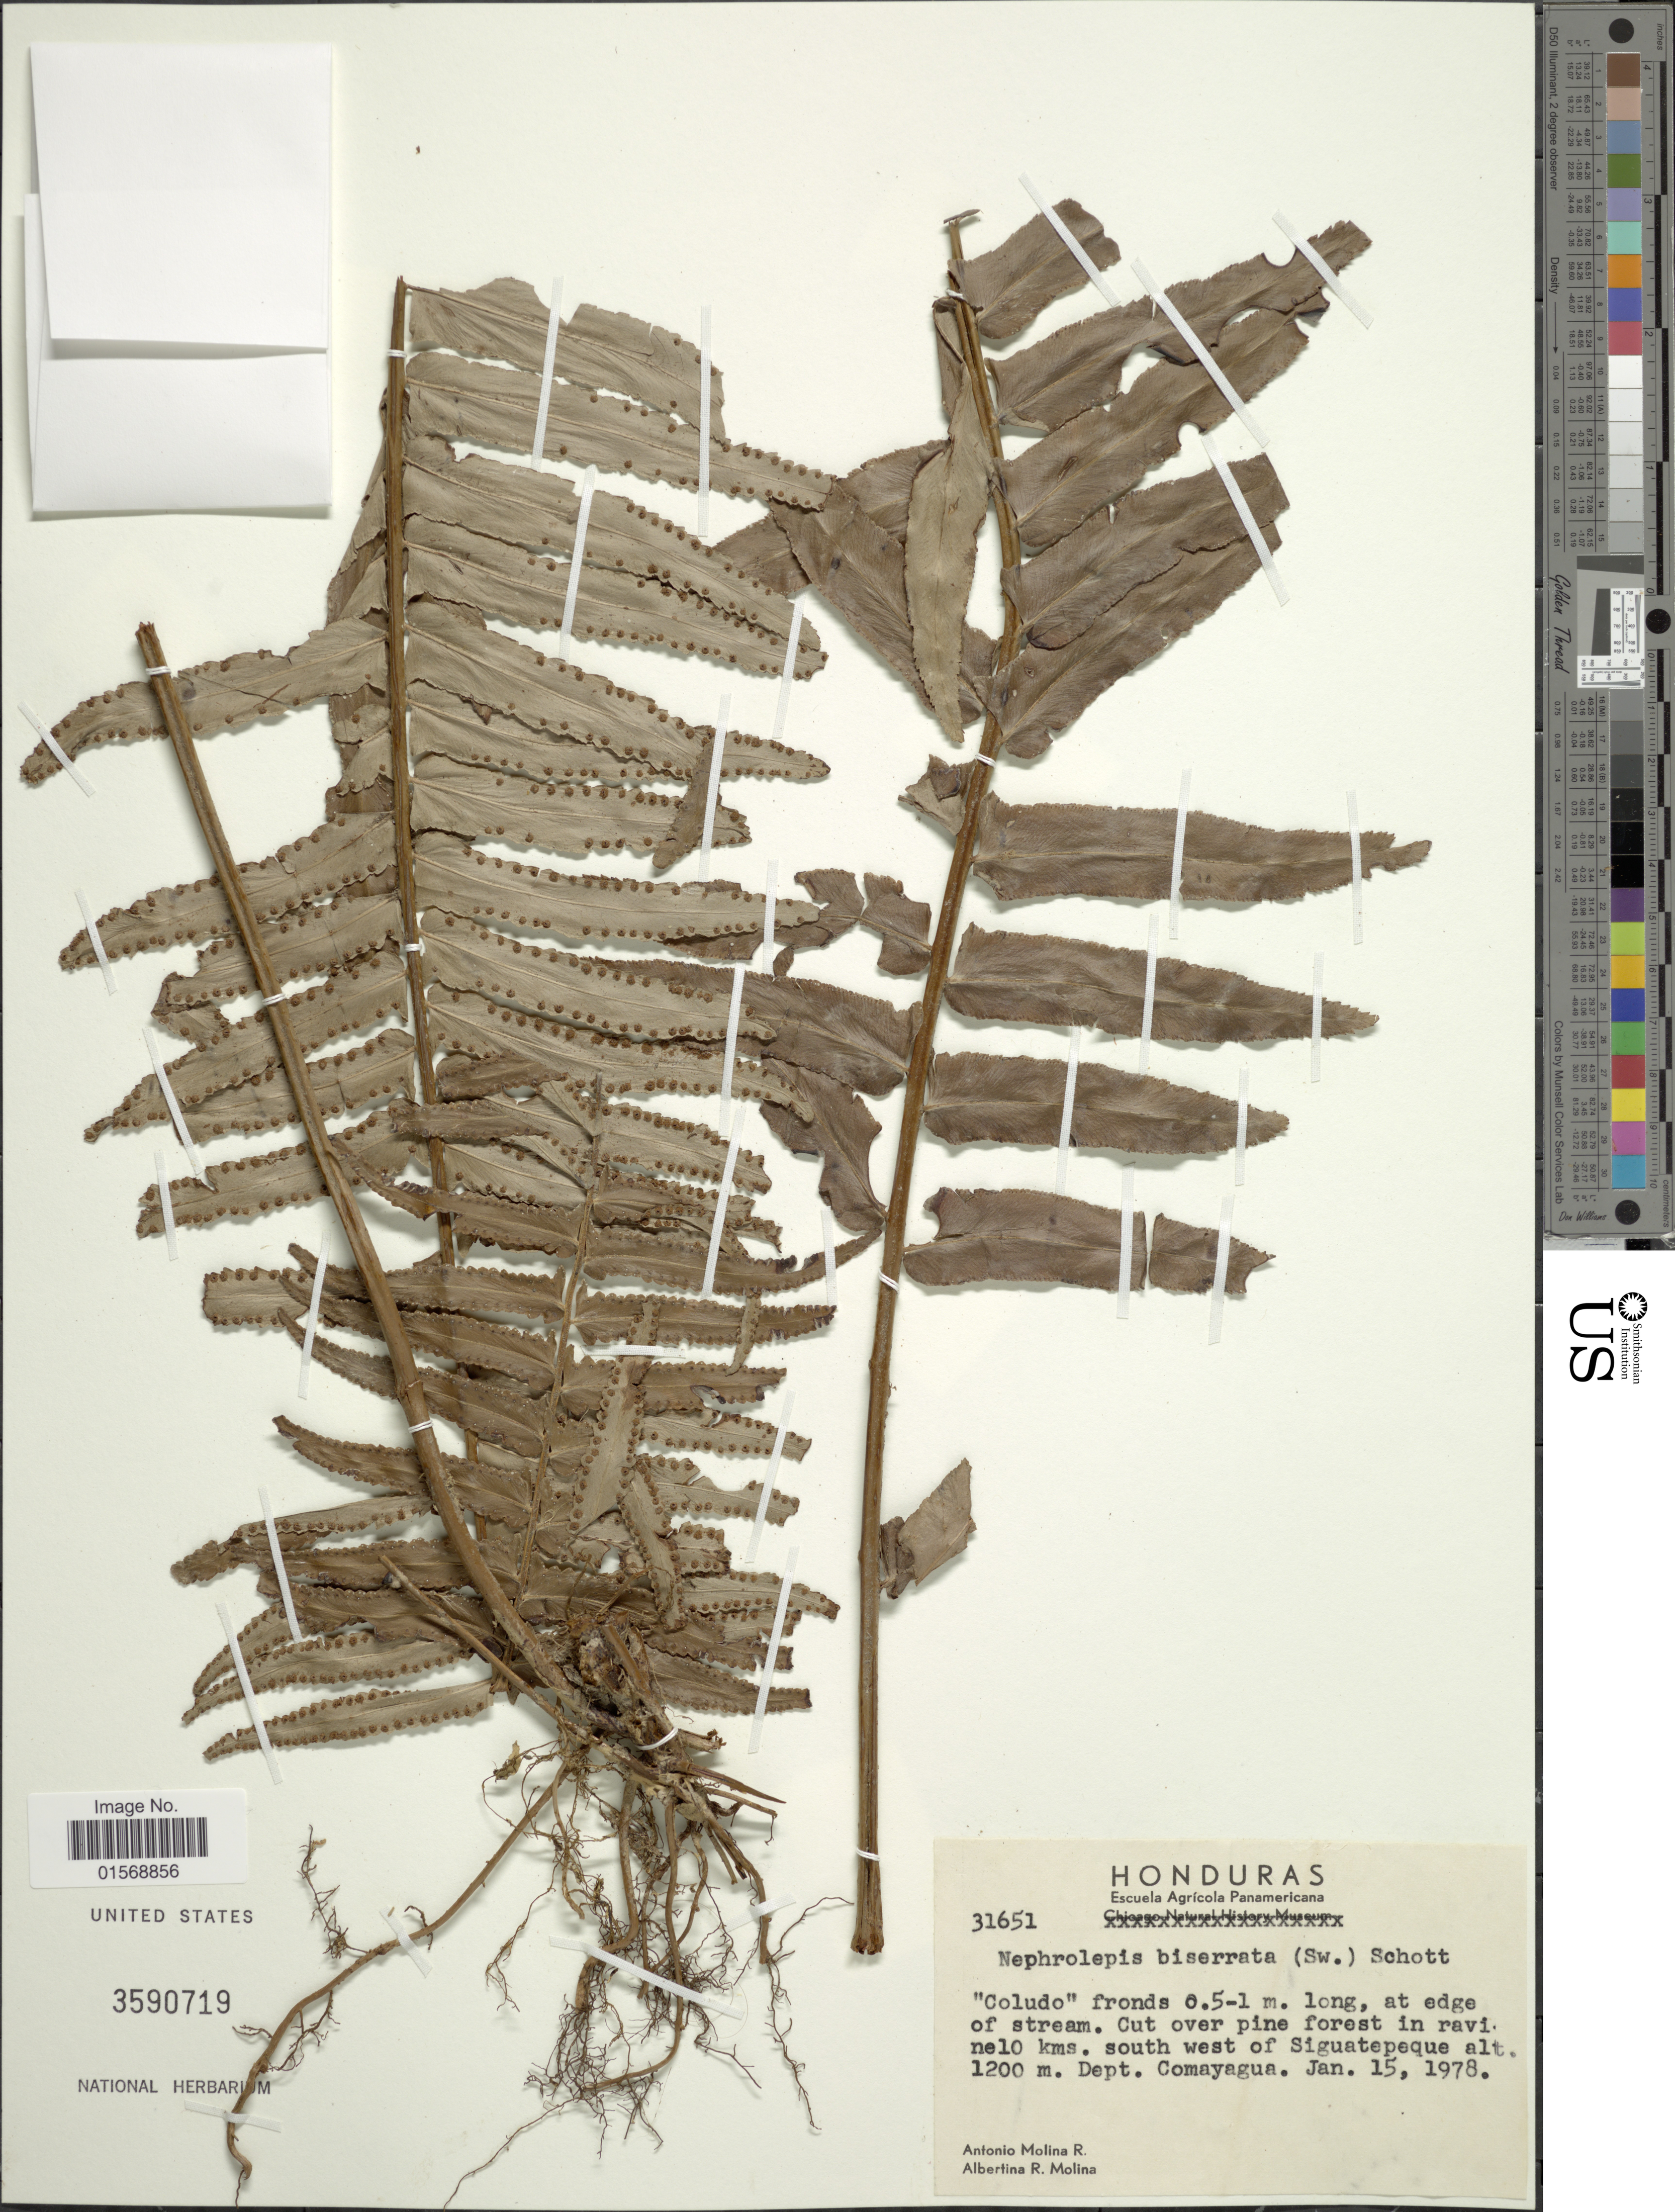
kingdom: Plantae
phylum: Tracheophyta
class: Polypodiopsida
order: Polypodiales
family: Nephrolepidaceae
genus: Nephrolepis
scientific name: Nephrolepis biserrata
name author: (Sw.) Schott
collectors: A. Molina R. & A. R. Molina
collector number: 31651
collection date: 1978-01-15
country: Honduras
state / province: Comayagua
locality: Honduras. South west of Siguatepeque. Dept. Comayagua.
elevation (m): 1200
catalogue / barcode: US 3590719